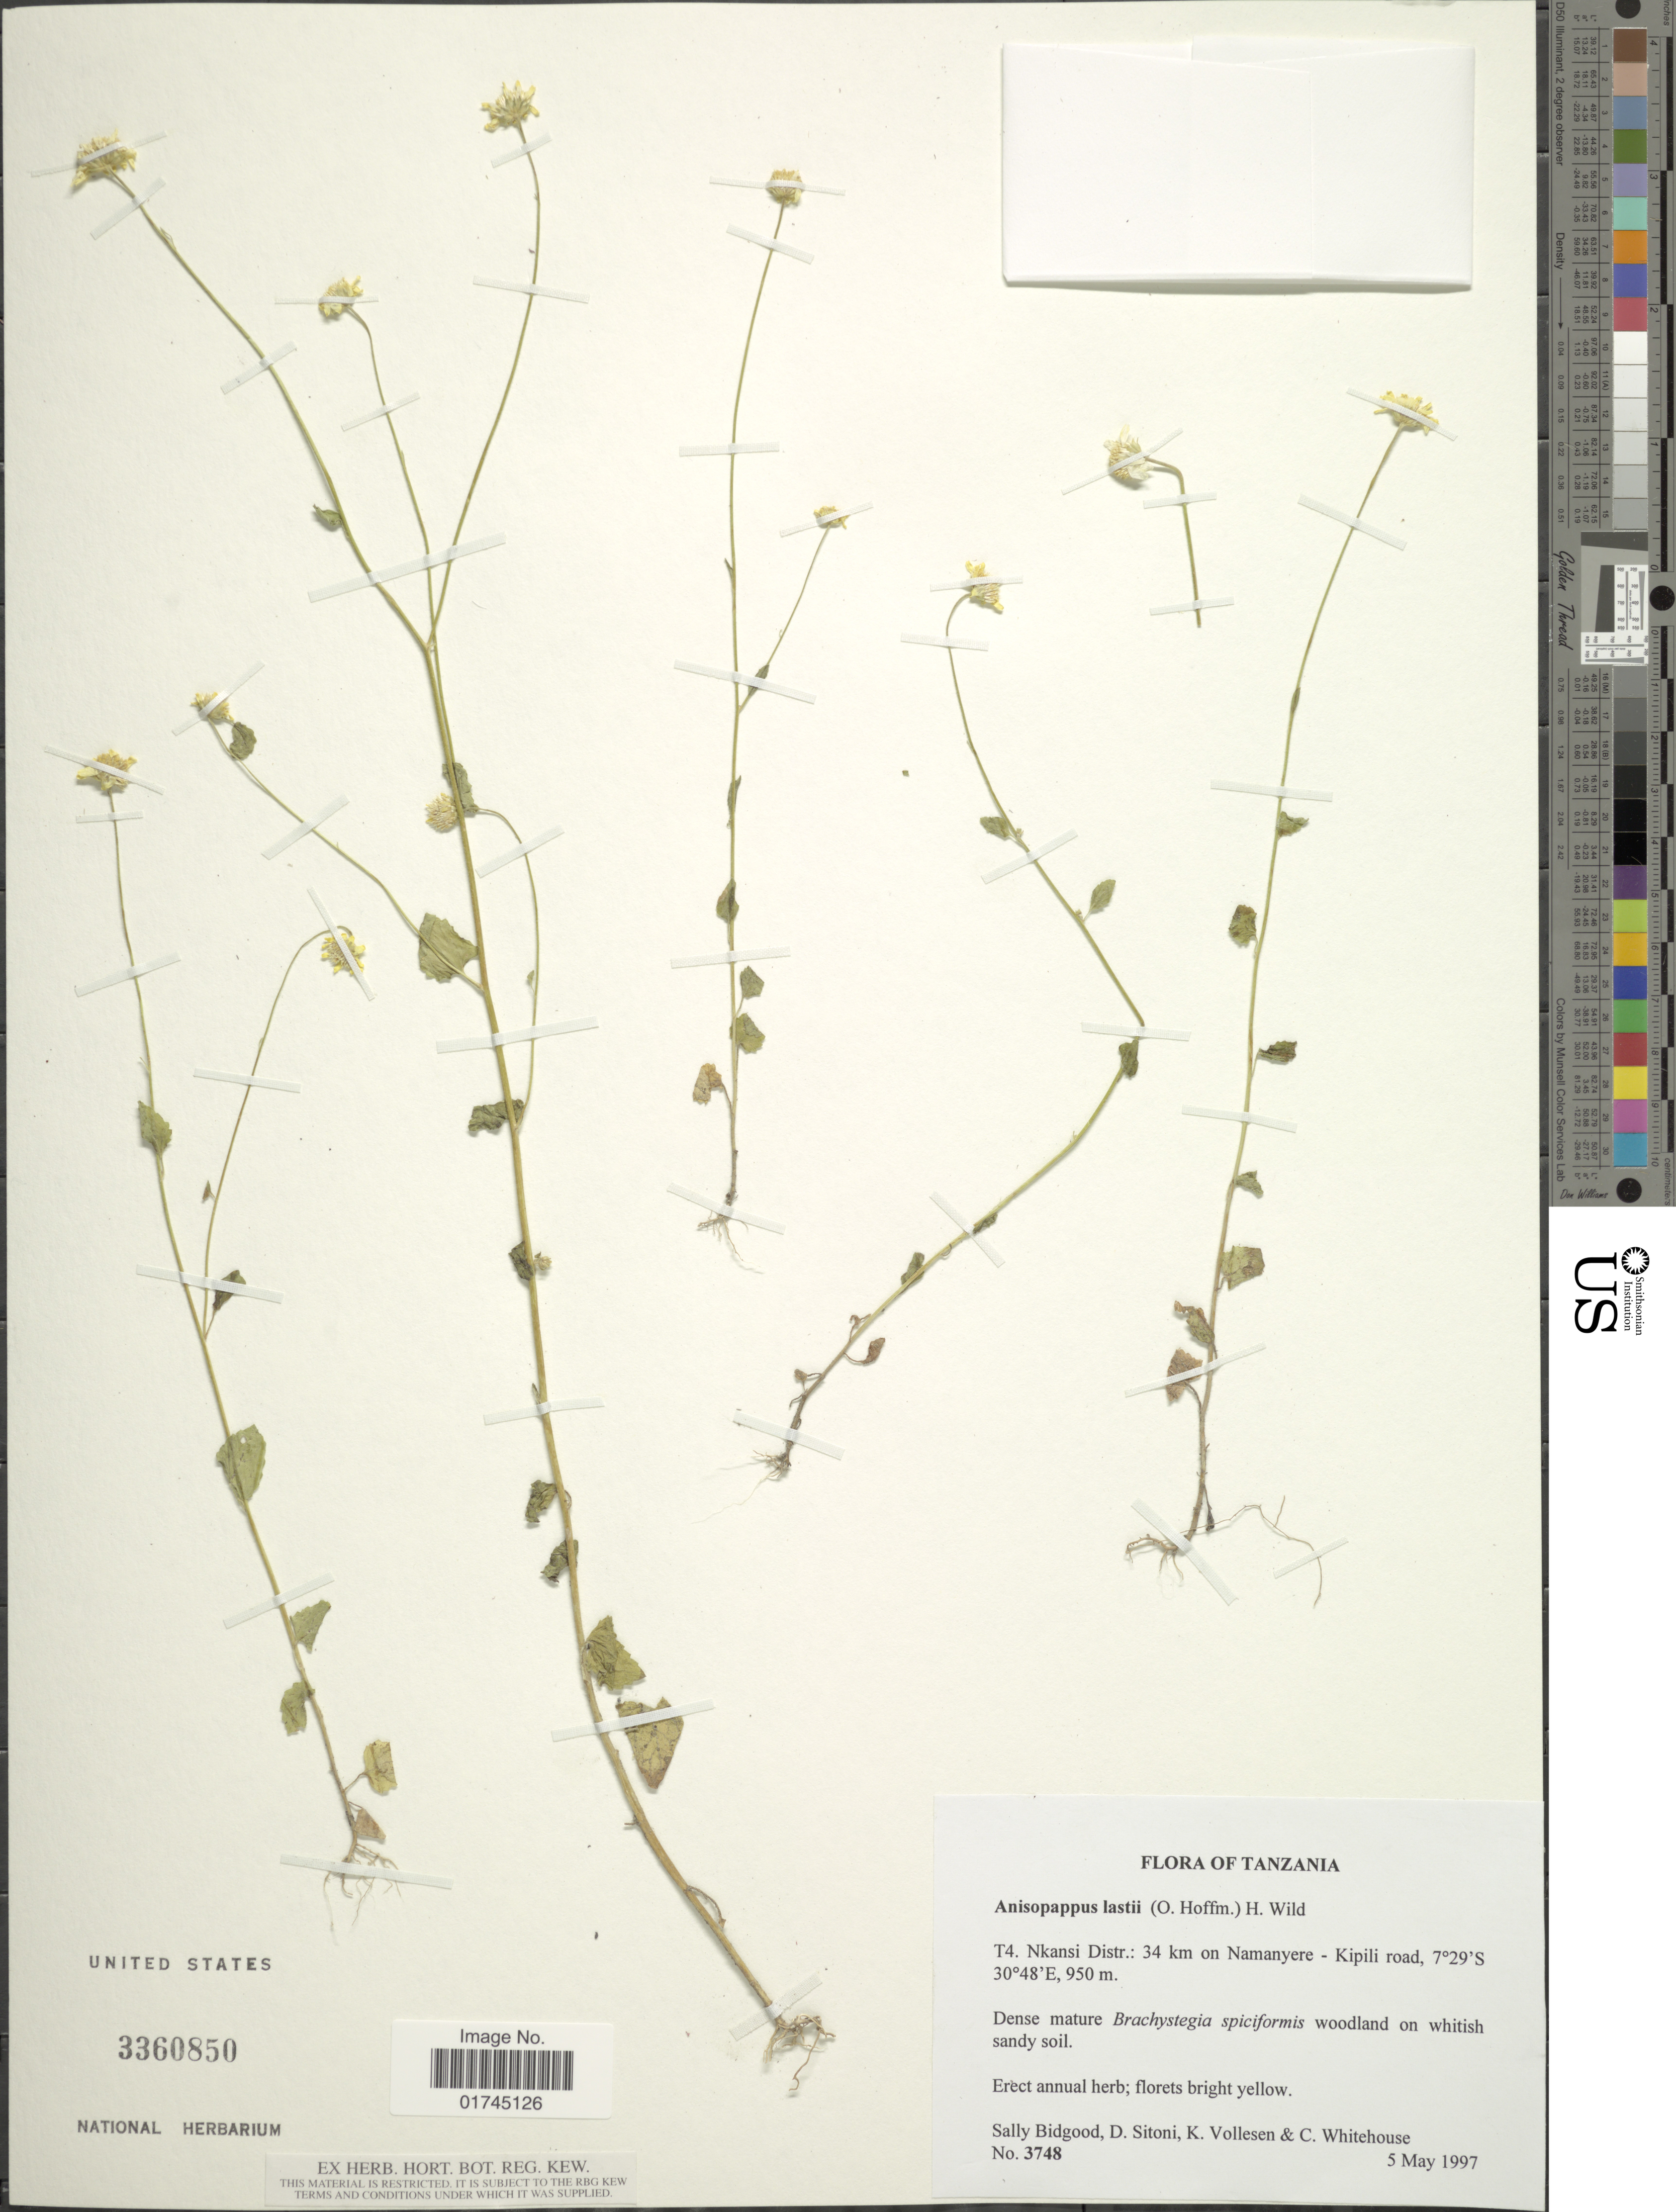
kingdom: Plantae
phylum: Tracheophyta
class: Magnoliopsida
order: Asterales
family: Asteraceae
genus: Anisopappus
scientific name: Anisopappus lastii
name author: (O. Hoffm.) Wild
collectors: S. Bidgood, D. Sitoni & K. Vollesen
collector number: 3748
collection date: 1997-05-05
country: Tanzania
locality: T4, Nkansi Distr.: 34 km on Namanyere, Kipili road, dense mature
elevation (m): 950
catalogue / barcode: US 3360850